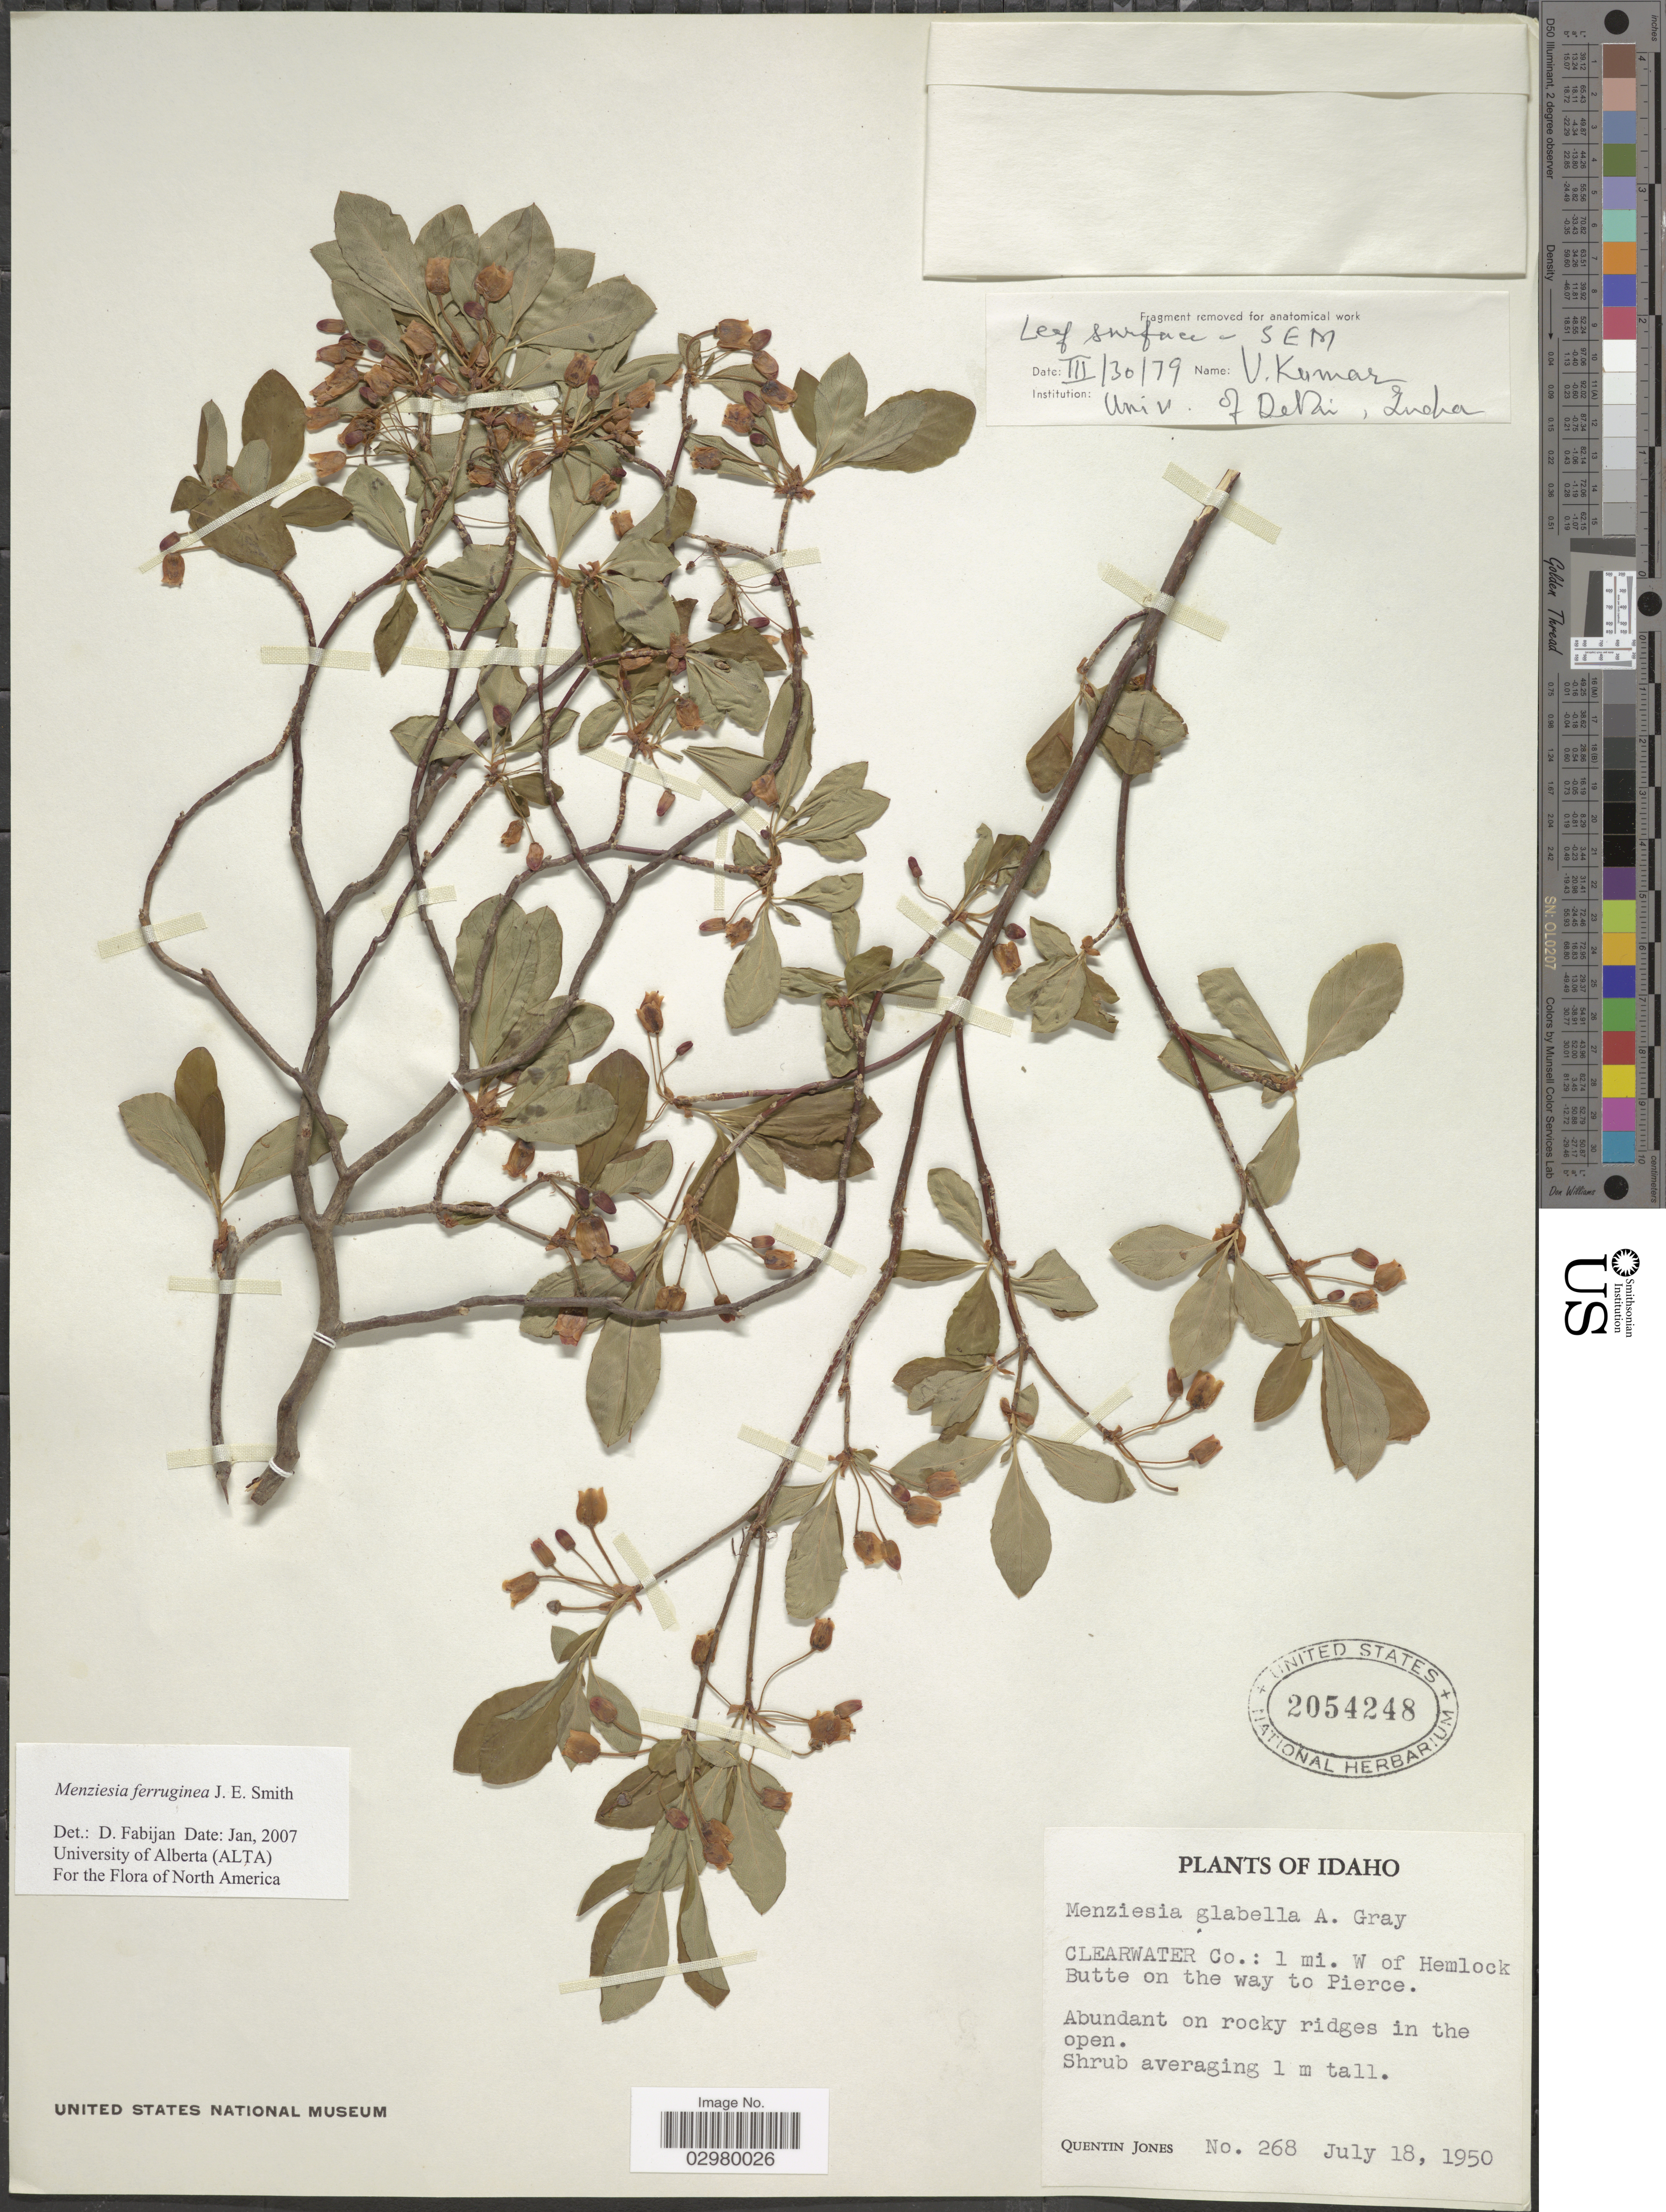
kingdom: Plantae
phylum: Tracheophyta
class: Magnoliopsida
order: Ericales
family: Ericaceae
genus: Menziesia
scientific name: Menziesia ferruginea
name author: Sm.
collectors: Q. Jones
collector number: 268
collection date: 1950-07-18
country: United States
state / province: Idaho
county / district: Clearwater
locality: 1 mi. W of Hemlock Butte on the way to Pierce.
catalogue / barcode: US 2054248